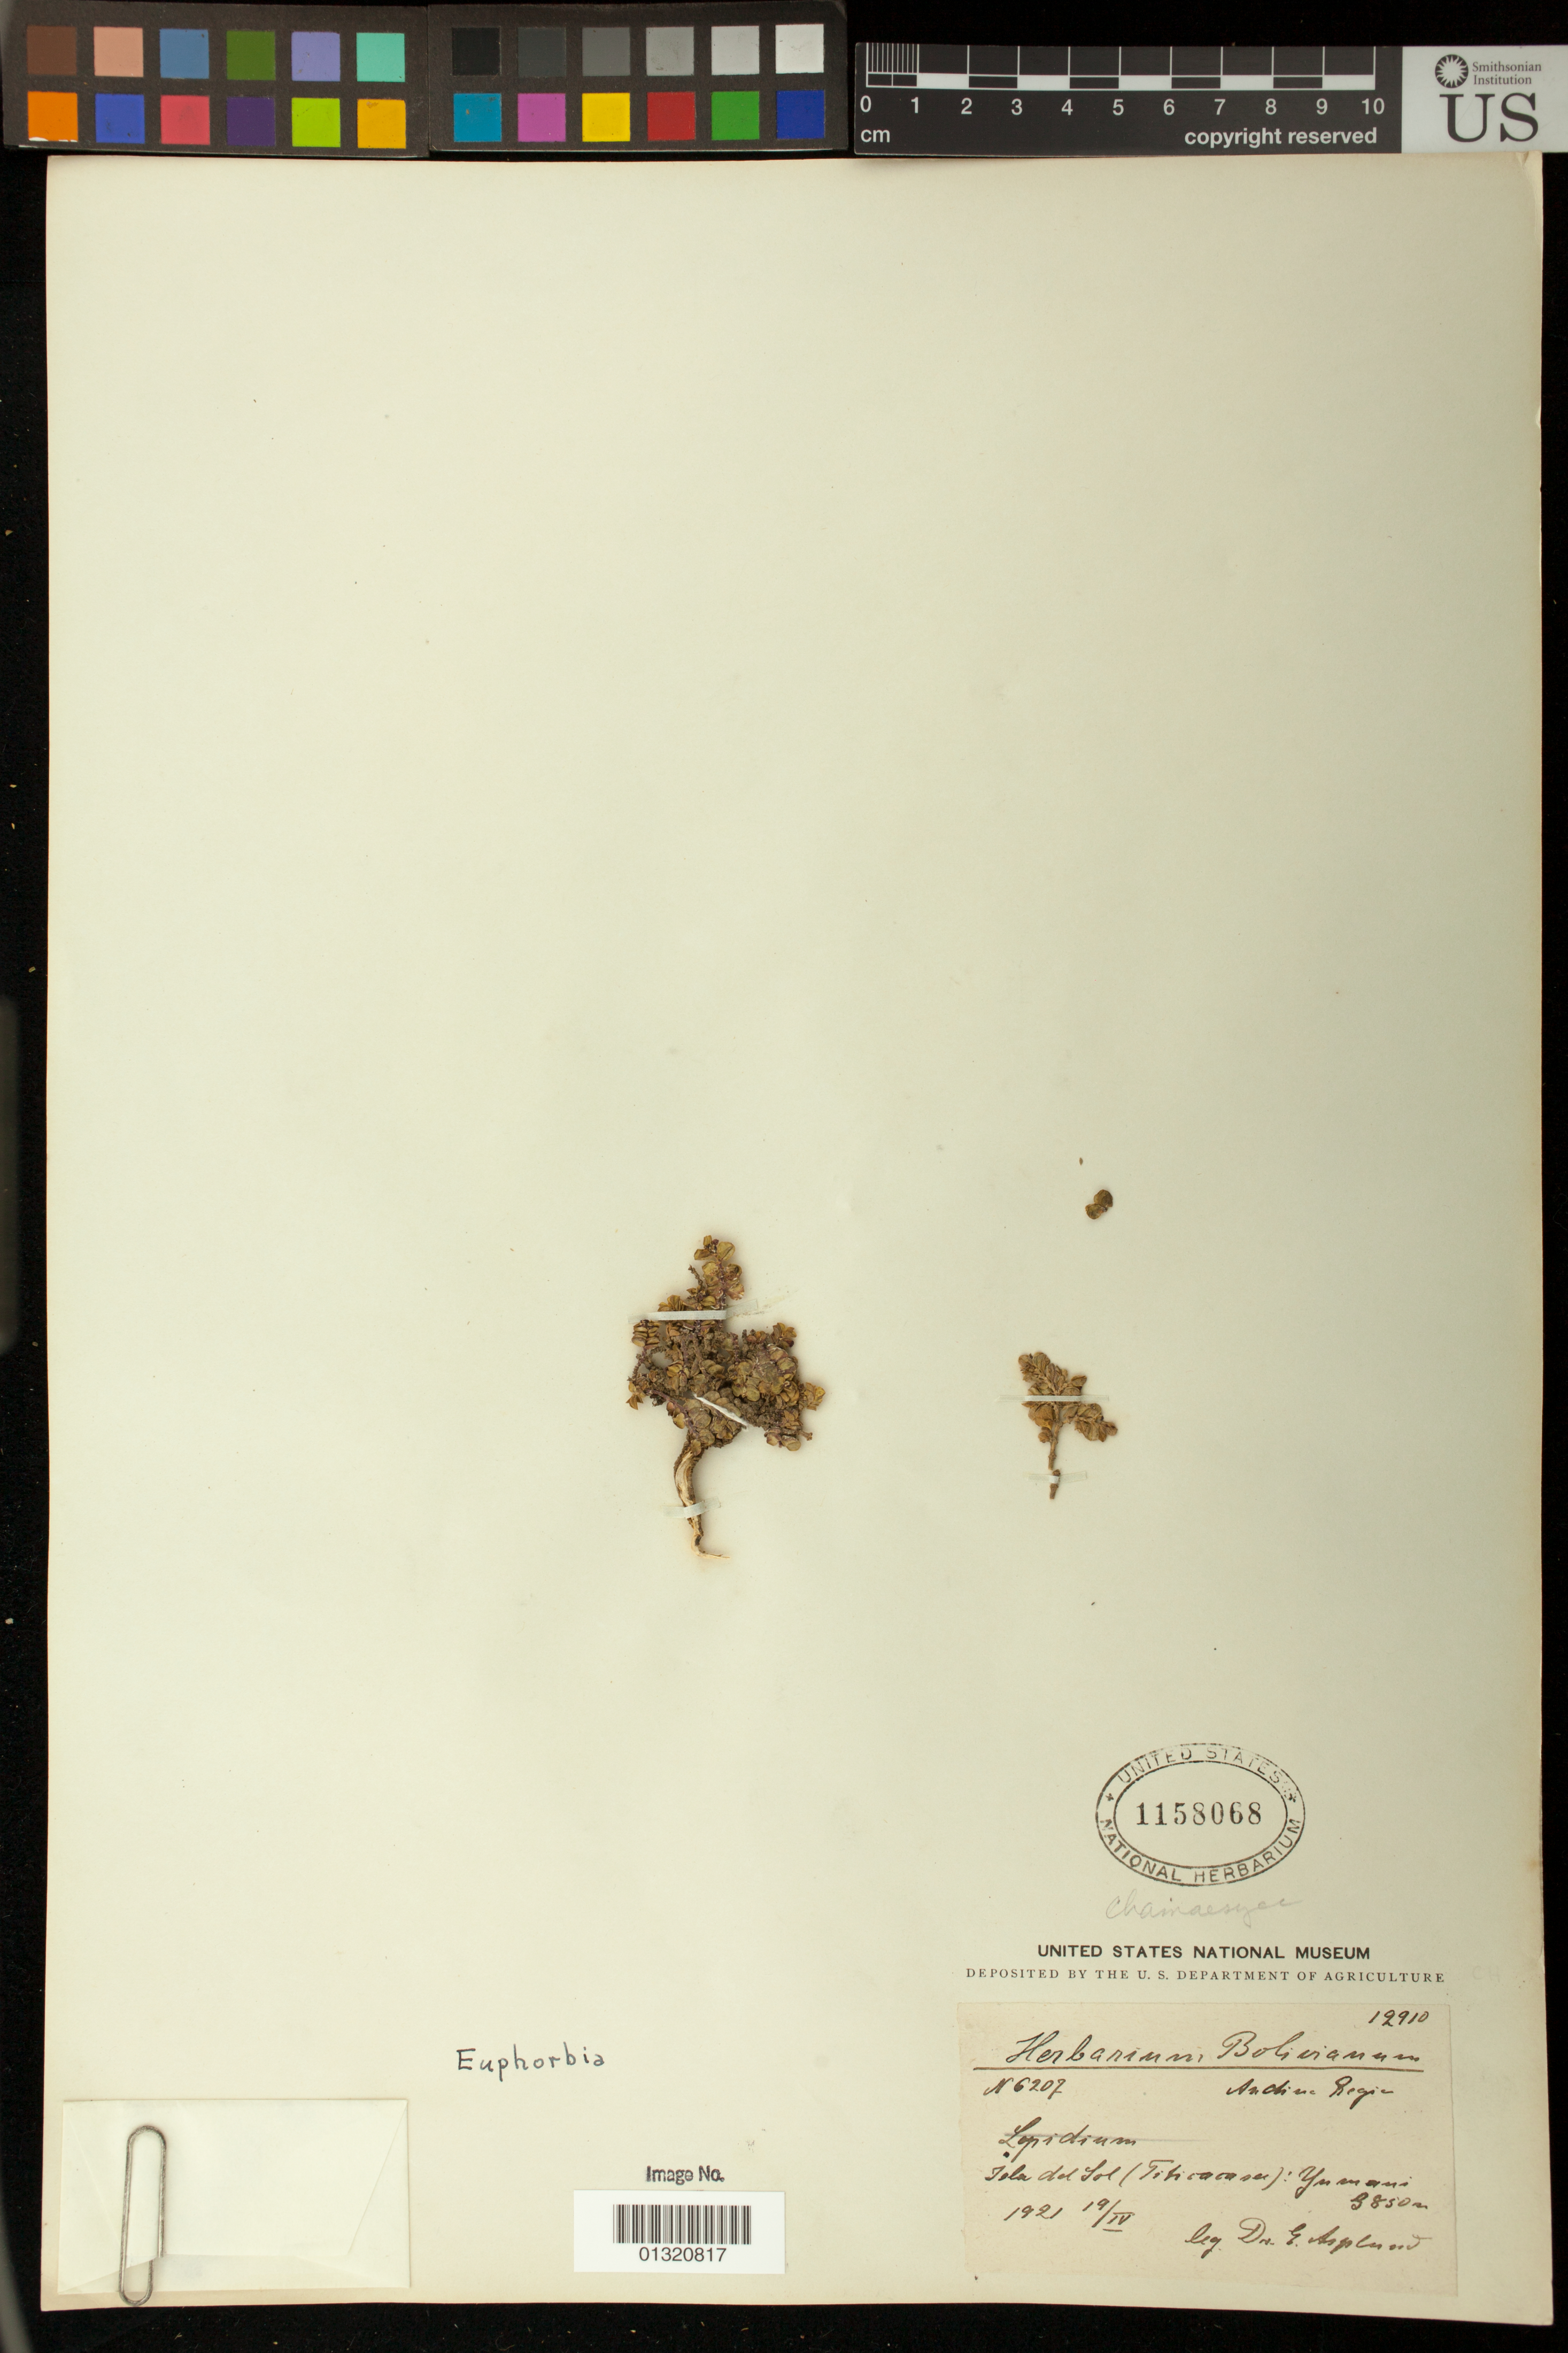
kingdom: Plantae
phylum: Tracheophyta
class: Magnoliopsida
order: Malpighiales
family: Euphorbiaceae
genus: Euphorbia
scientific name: Euphorbia sp.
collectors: E. Asplund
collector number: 6207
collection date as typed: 1921 19/IV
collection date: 1921-04-19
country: Bolivia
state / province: La Paz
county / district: Manco Kapac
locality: Isla del Sol, Lake Titicaca, Yumani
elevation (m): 3850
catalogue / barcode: US 1158068